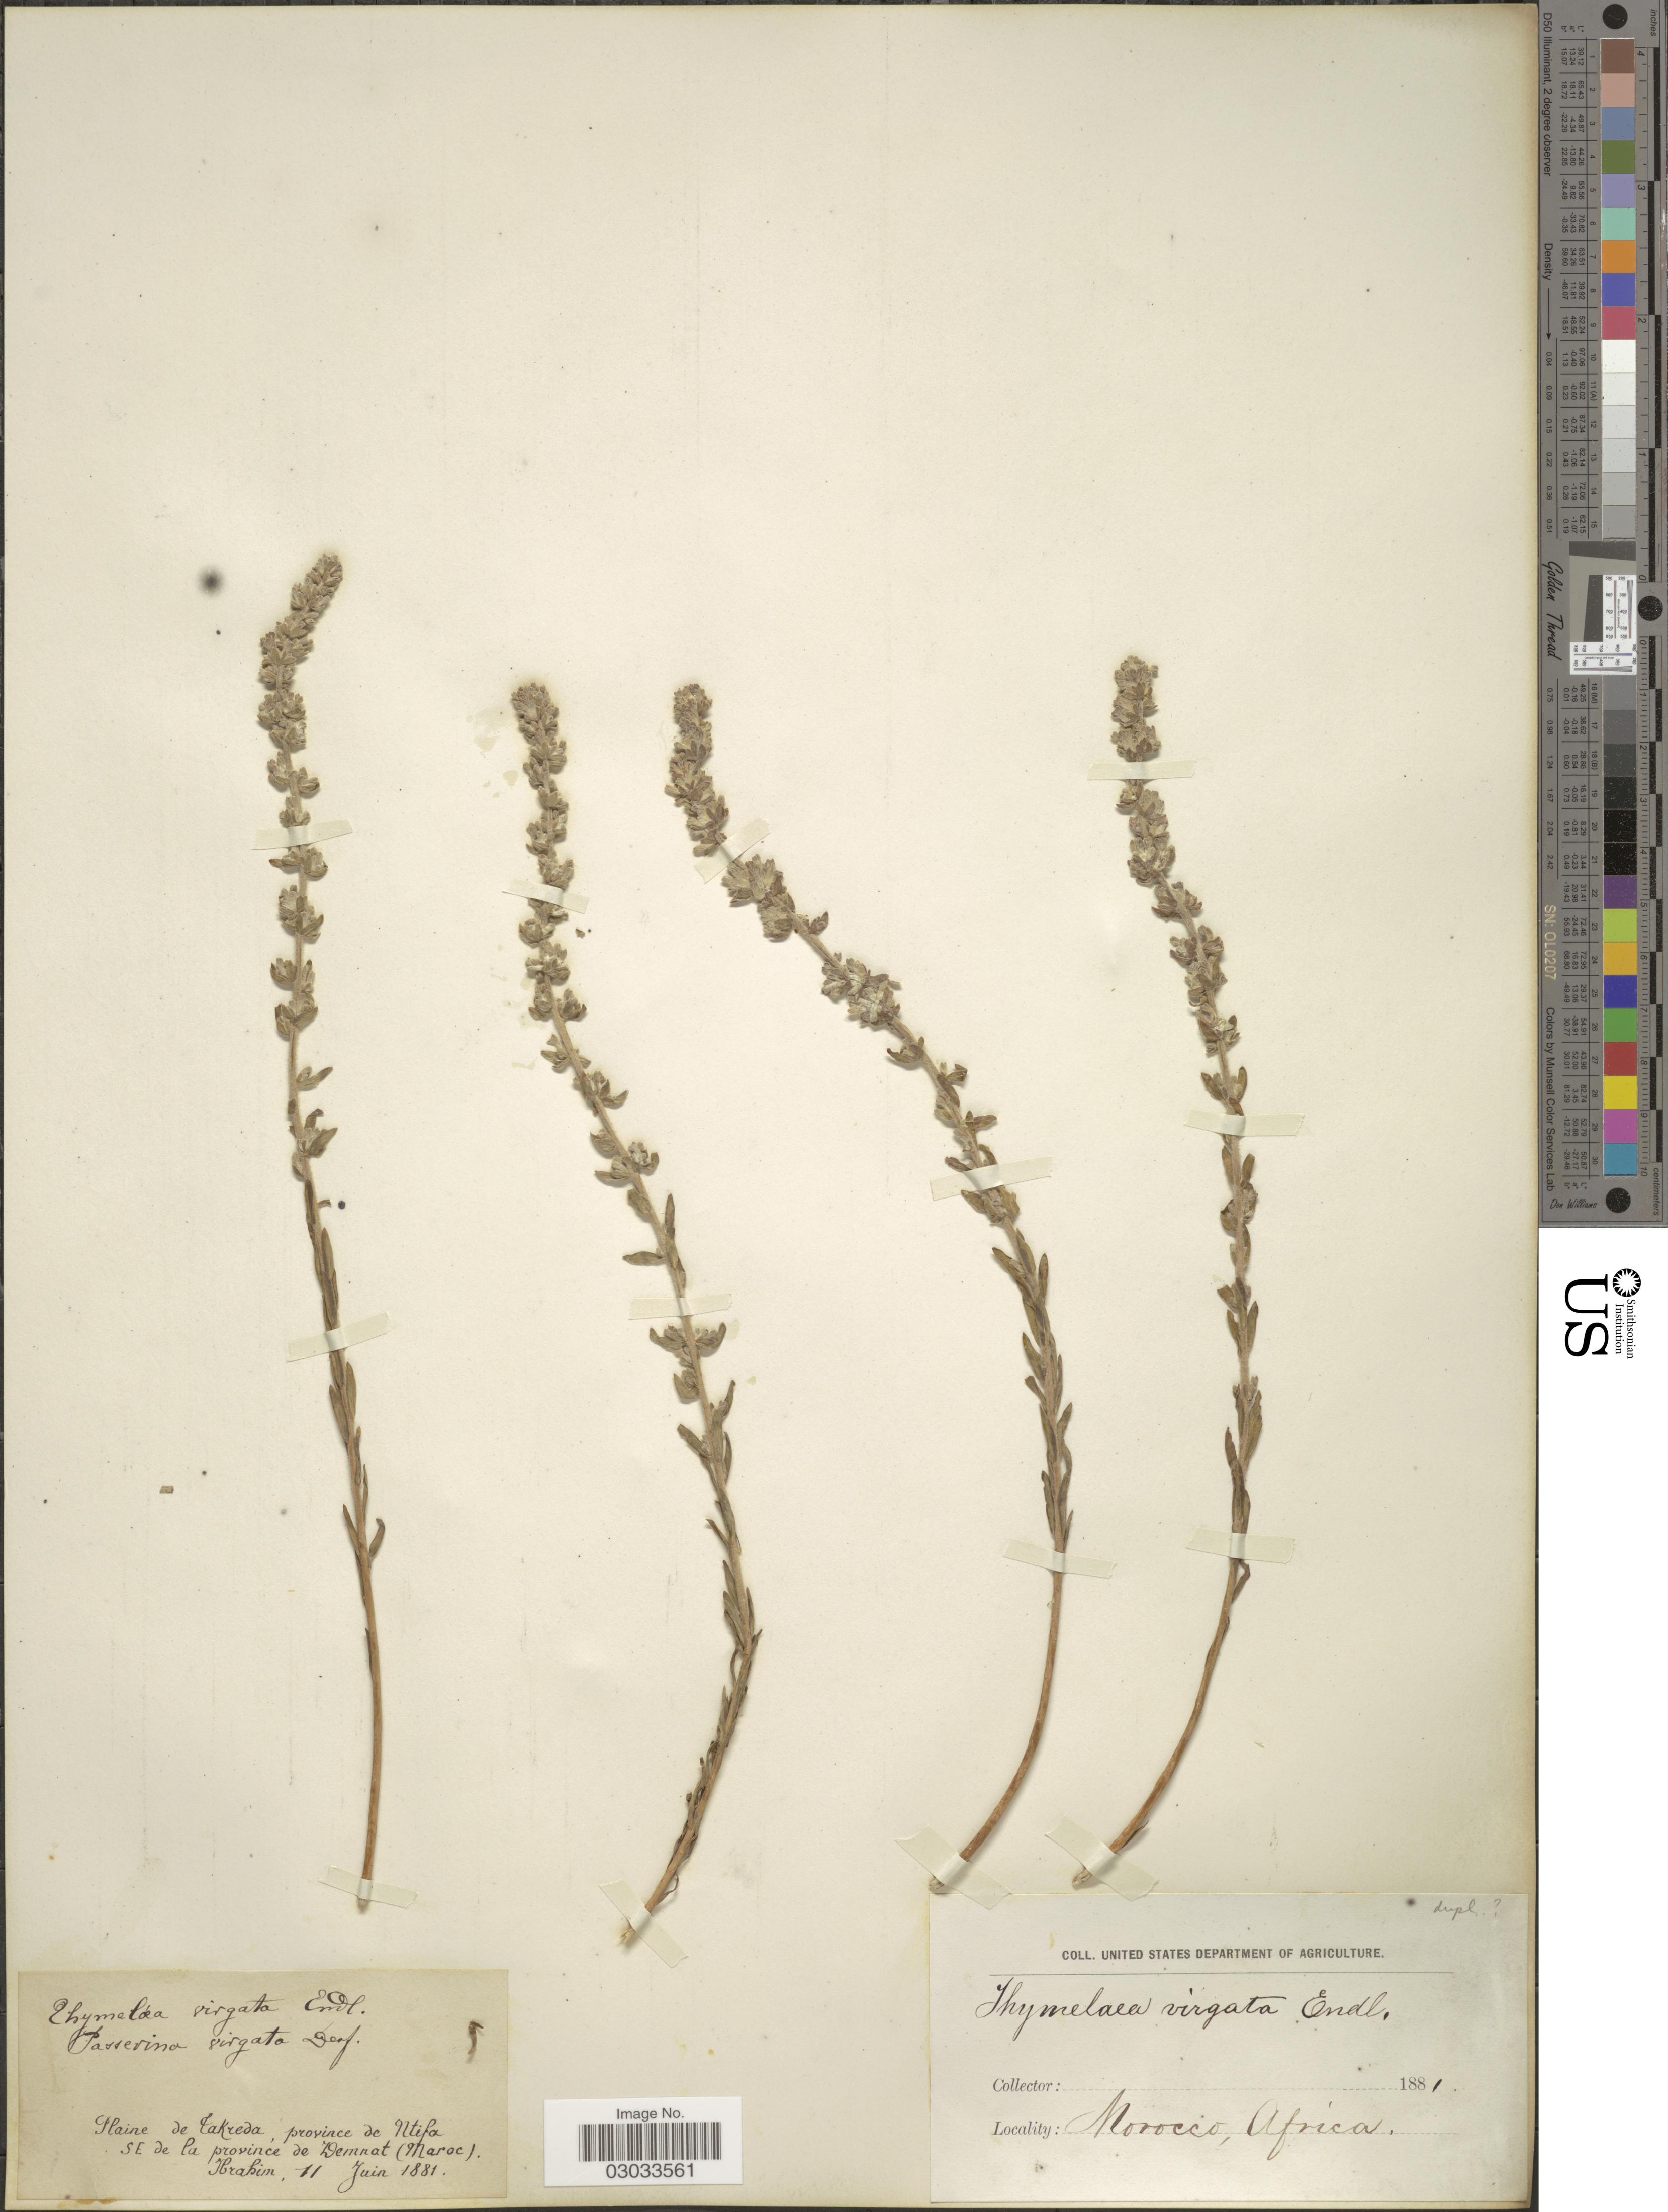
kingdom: Plantae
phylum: Tracheophyta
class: Magnoliopsida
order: Malvales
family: Thymelaeaceae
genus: Thymelaea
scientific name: Thymelaea virgata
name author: (Desf.) Endl.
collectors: -. Ibrahim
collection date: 1881-06-11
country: Morocco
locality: Plaine de CaKreda, province de Ntifa, SE de la province de Demnat (Maroc).